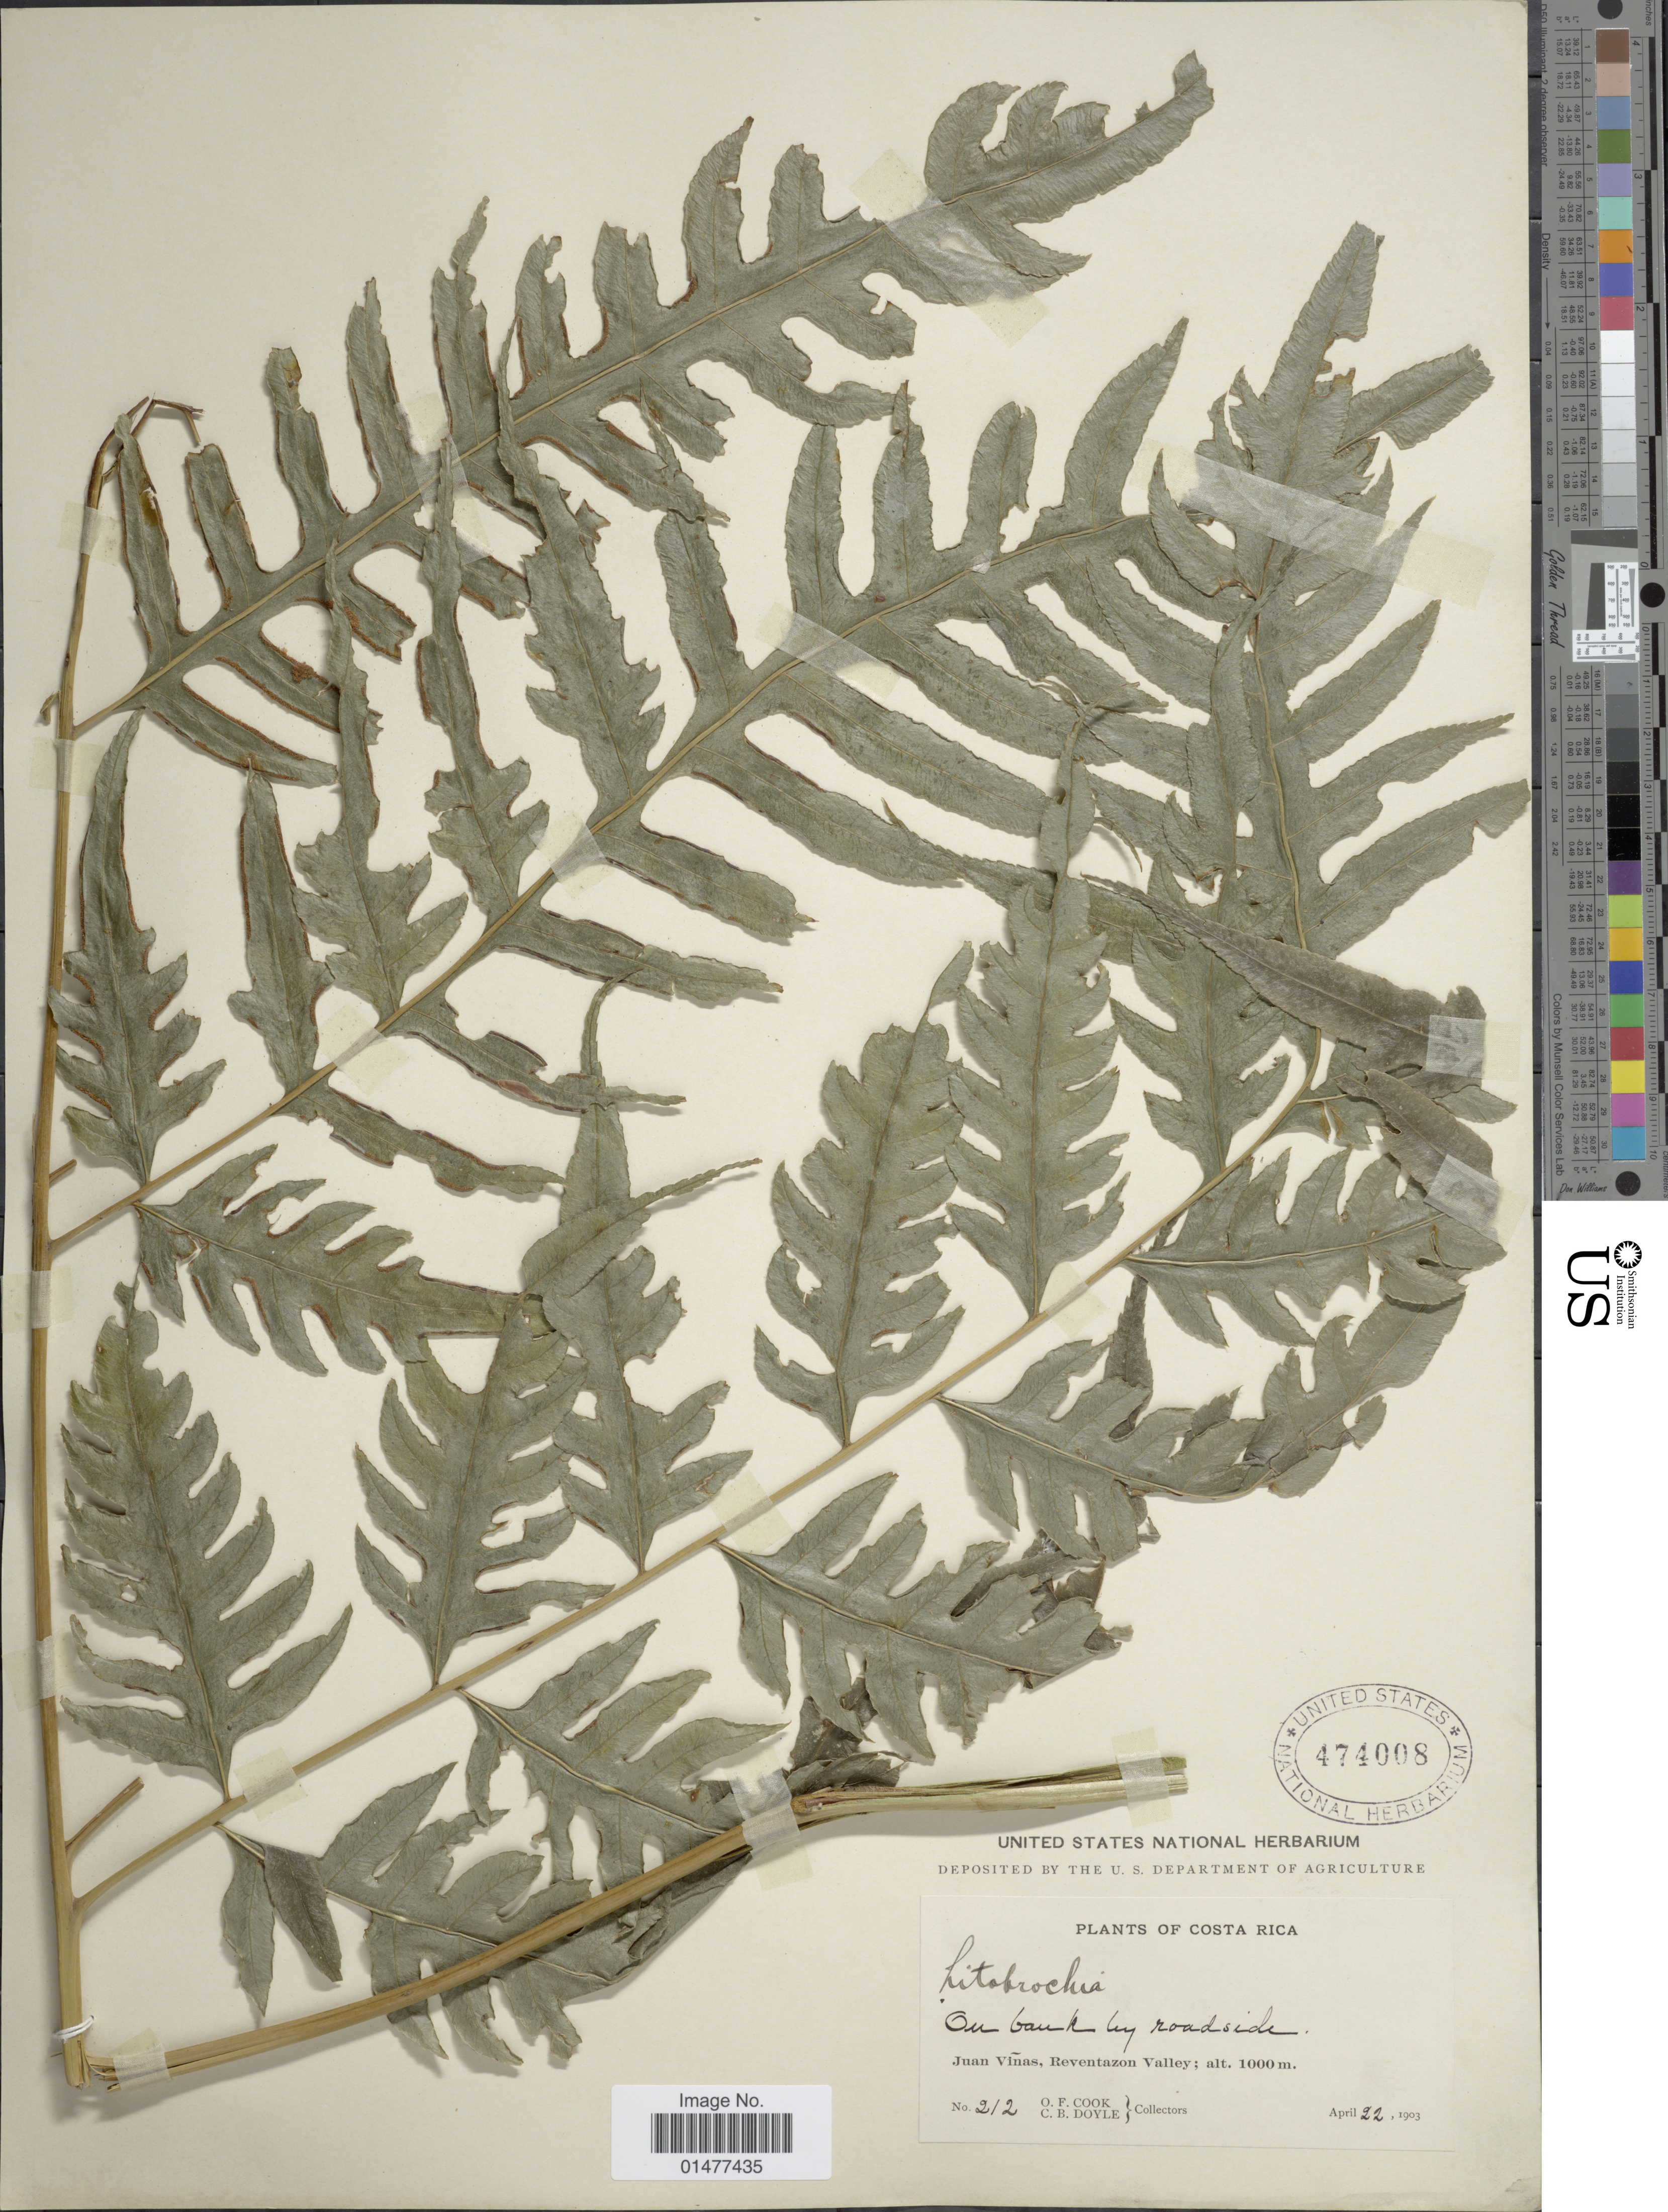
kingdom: Plantae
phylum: Tracheophyta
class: Polypodiopsida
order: Polypodiales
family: Pteridaceae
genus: Pteris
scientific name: Pteris altissima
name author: Poir.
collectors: O. F. Cook & C. Doyle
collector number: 212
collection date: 1903-04-22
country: Costa Rica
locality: Plants of Costa Rica, Juan Vinas, Reventazon Valley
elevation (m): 1000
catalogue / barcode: US 474008